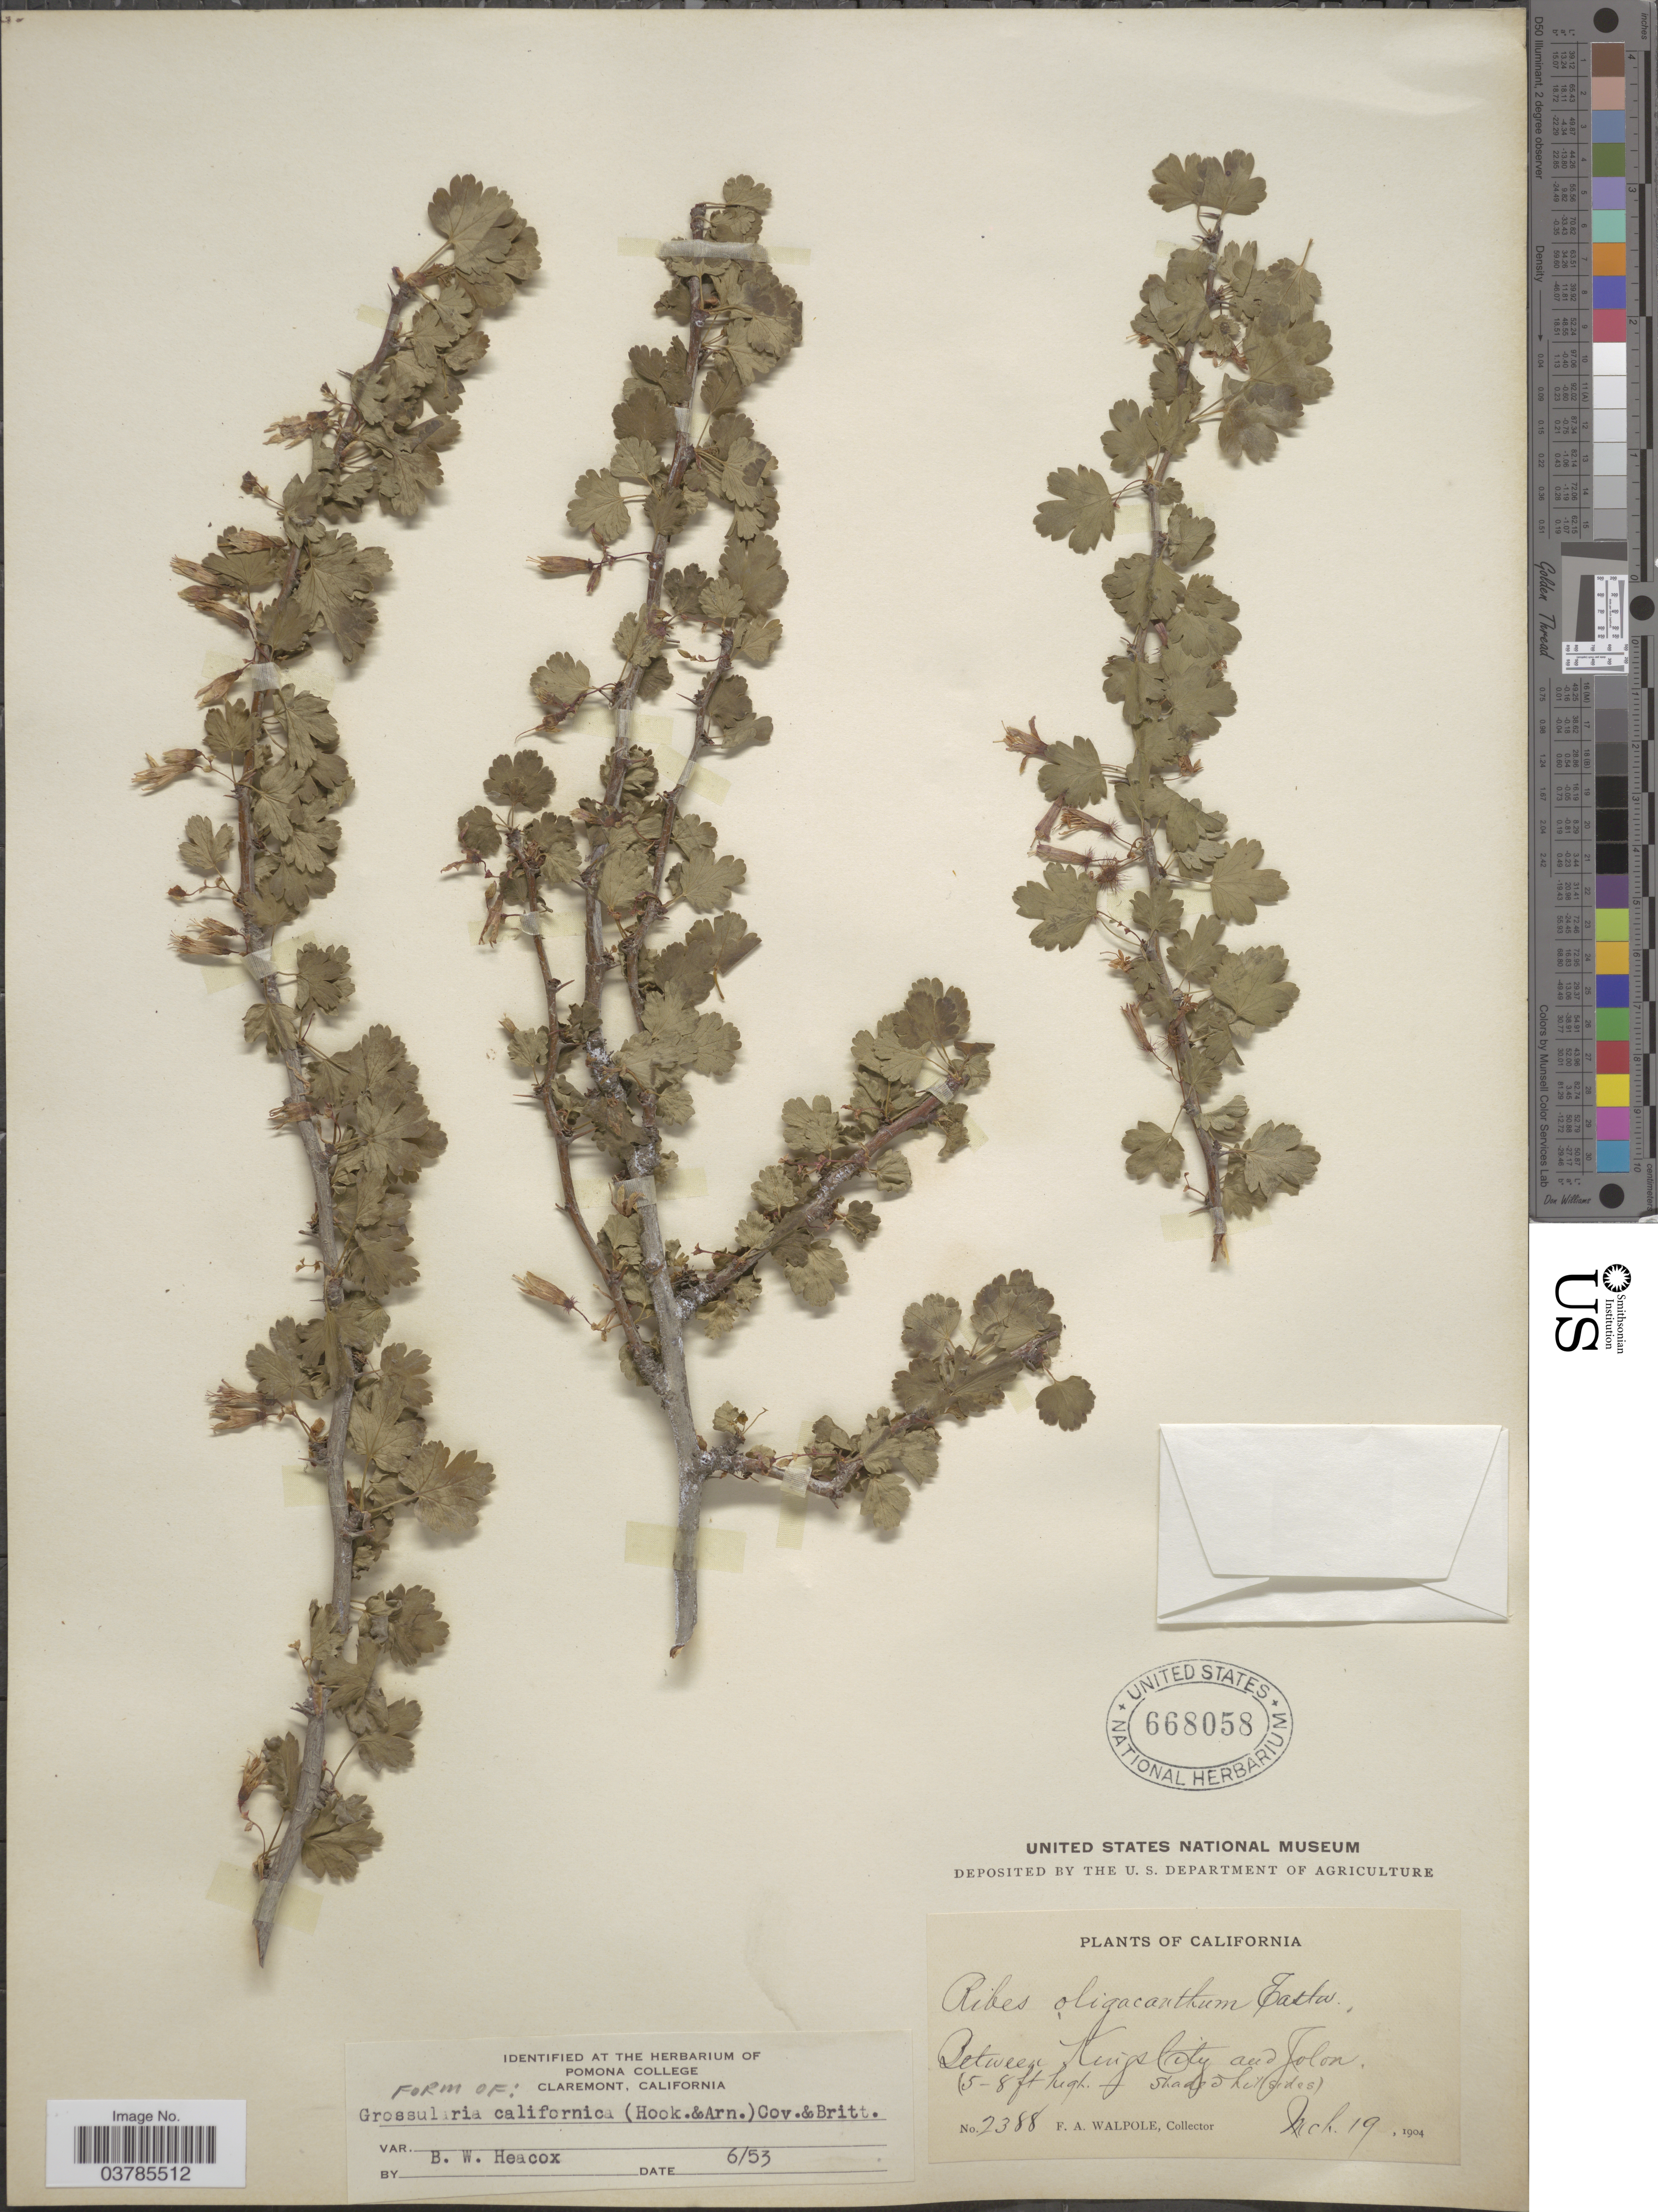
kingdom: Plantae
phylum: Tracheophyta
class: Magnoliopsida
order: Saxifragales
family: Grossulariaceae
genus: Ribes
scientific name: Ribes californicum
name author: Hook. & Arn.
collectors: F. Walpole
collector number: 2388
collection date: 1904-03-19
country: United States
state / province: California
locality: Between Kings City and Jolon.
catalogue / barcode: US 668058